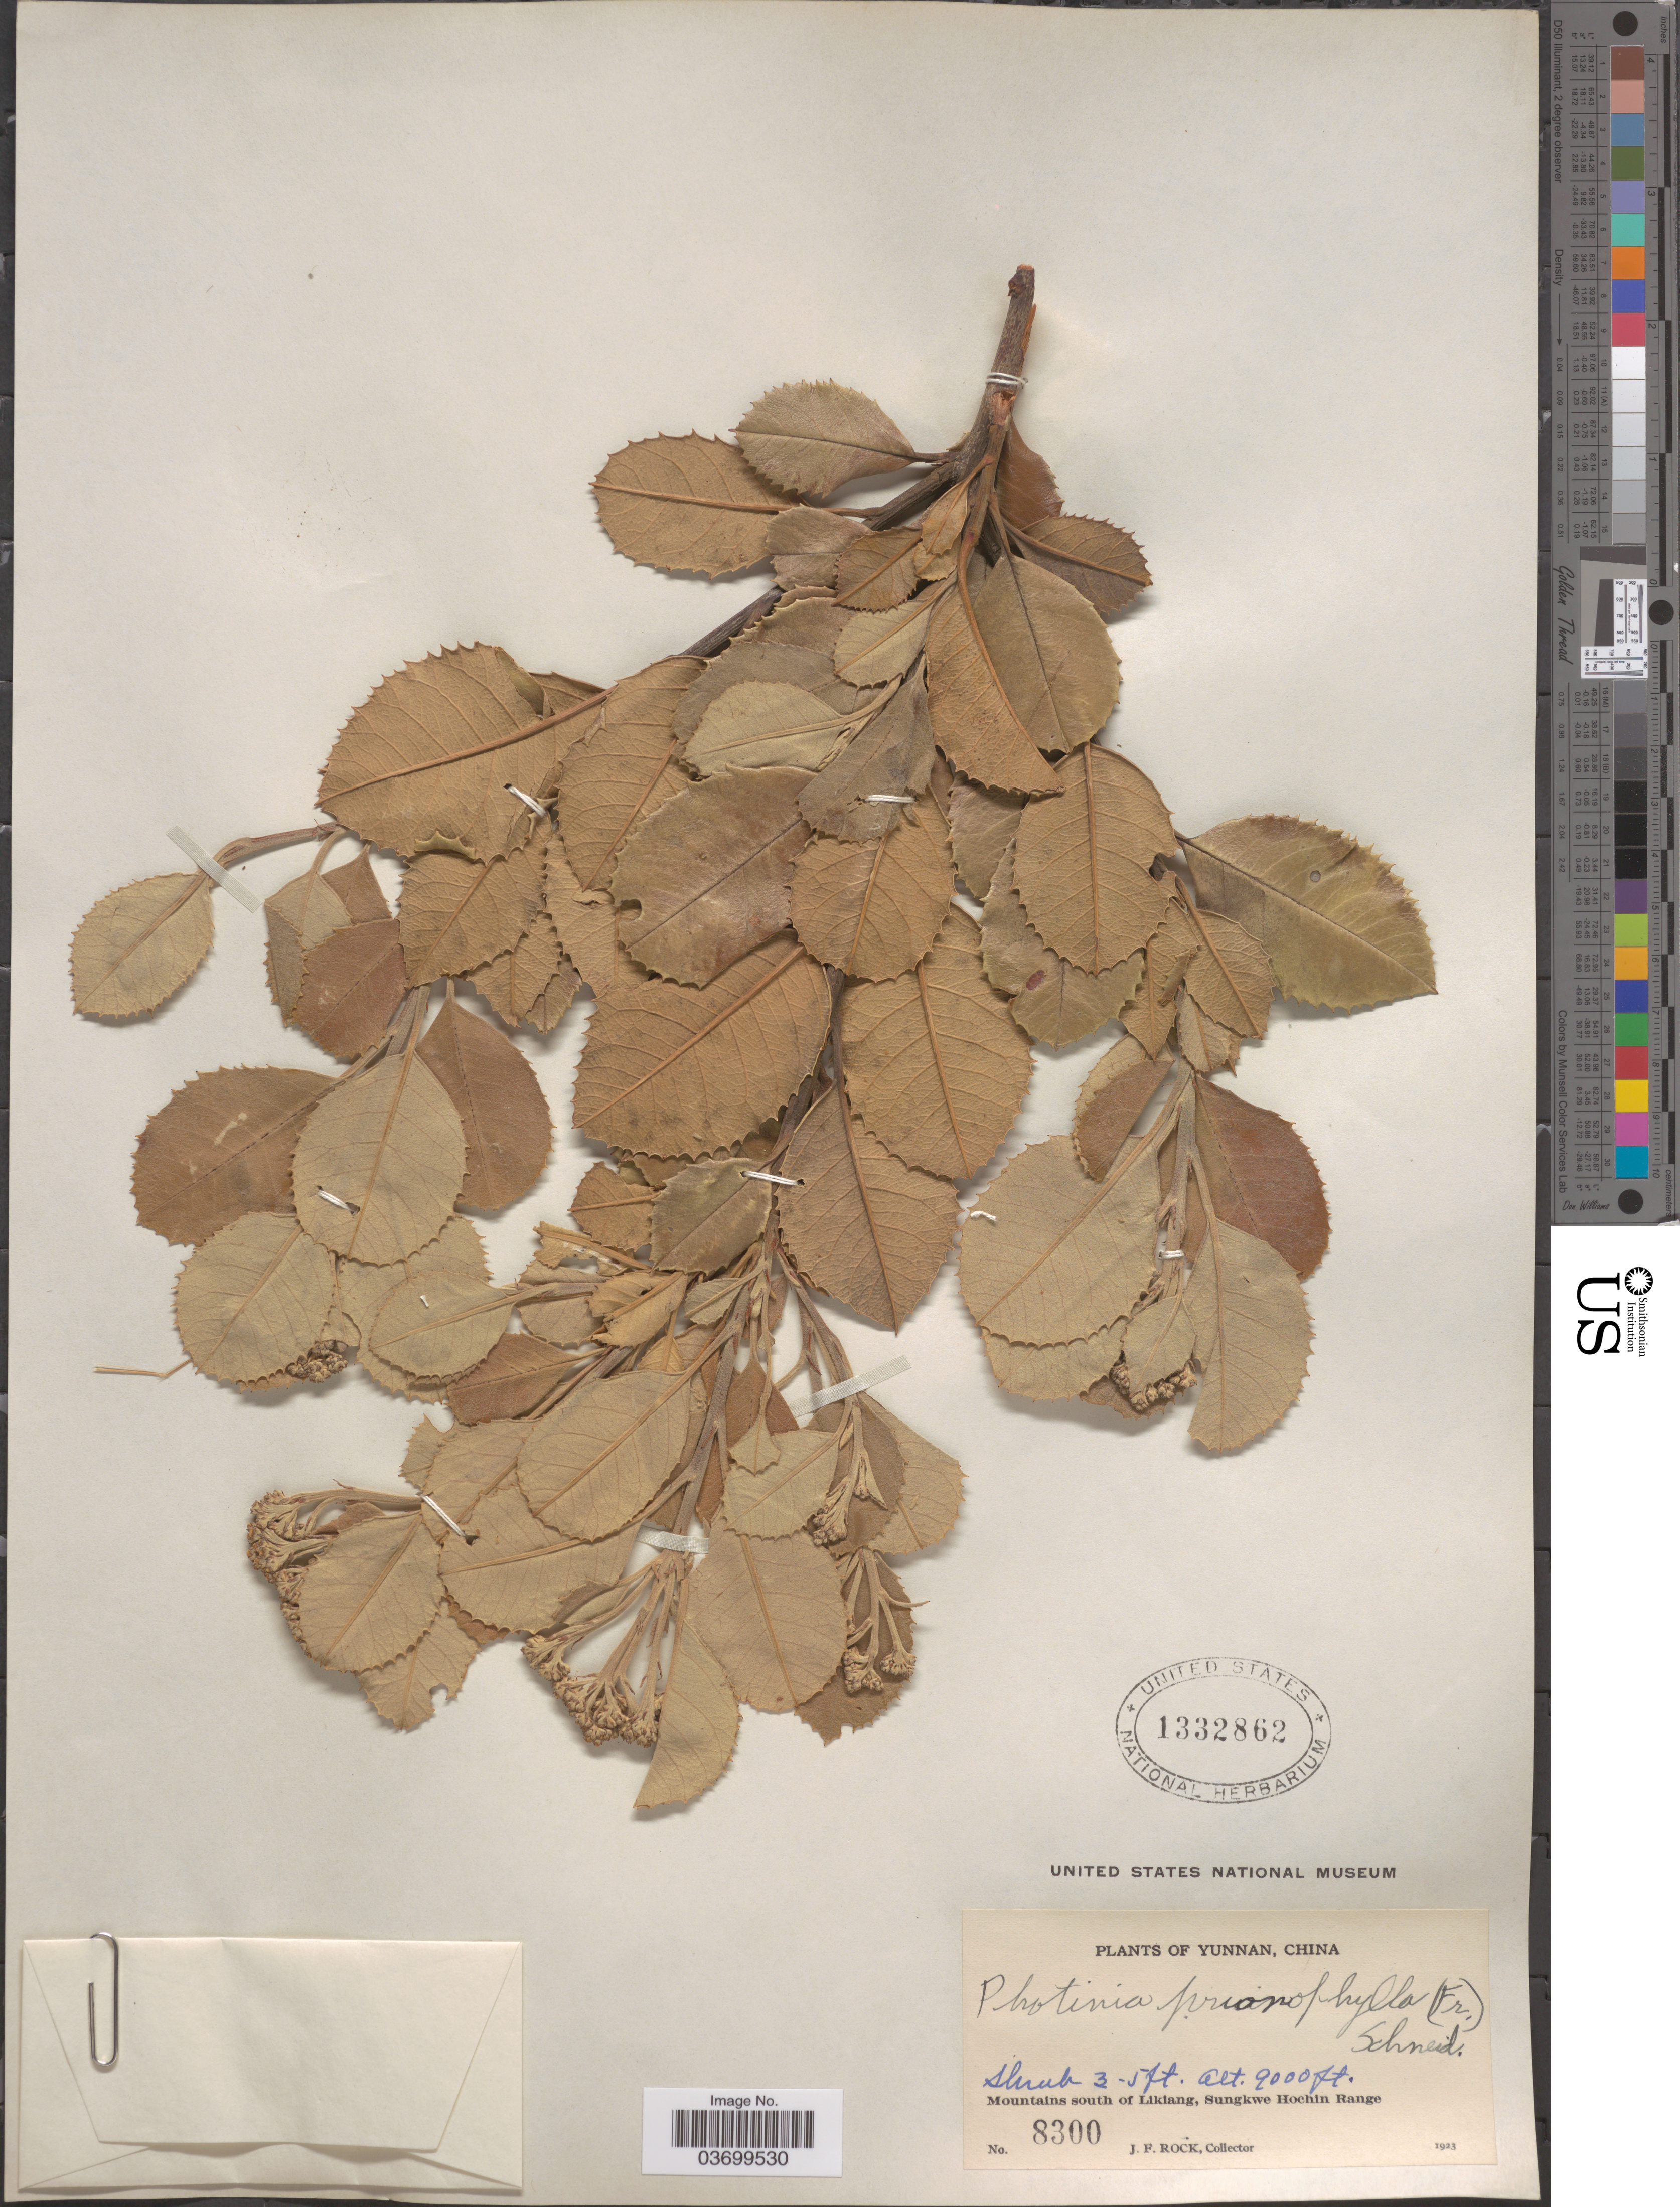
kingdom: Plantae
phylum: Tracheophyta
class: Magnoliopsida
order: Rosales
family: Rosaceae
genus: Photinia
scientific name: Photinia prionophylla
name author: (Franch.) C.K. Schneid.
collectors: J. Rock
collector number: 8300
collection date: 1923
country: China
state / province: Yunnan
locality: Mountains south of Likiang, Sungkwe Hochin Range.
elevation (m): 2743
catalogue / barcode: US 1332862